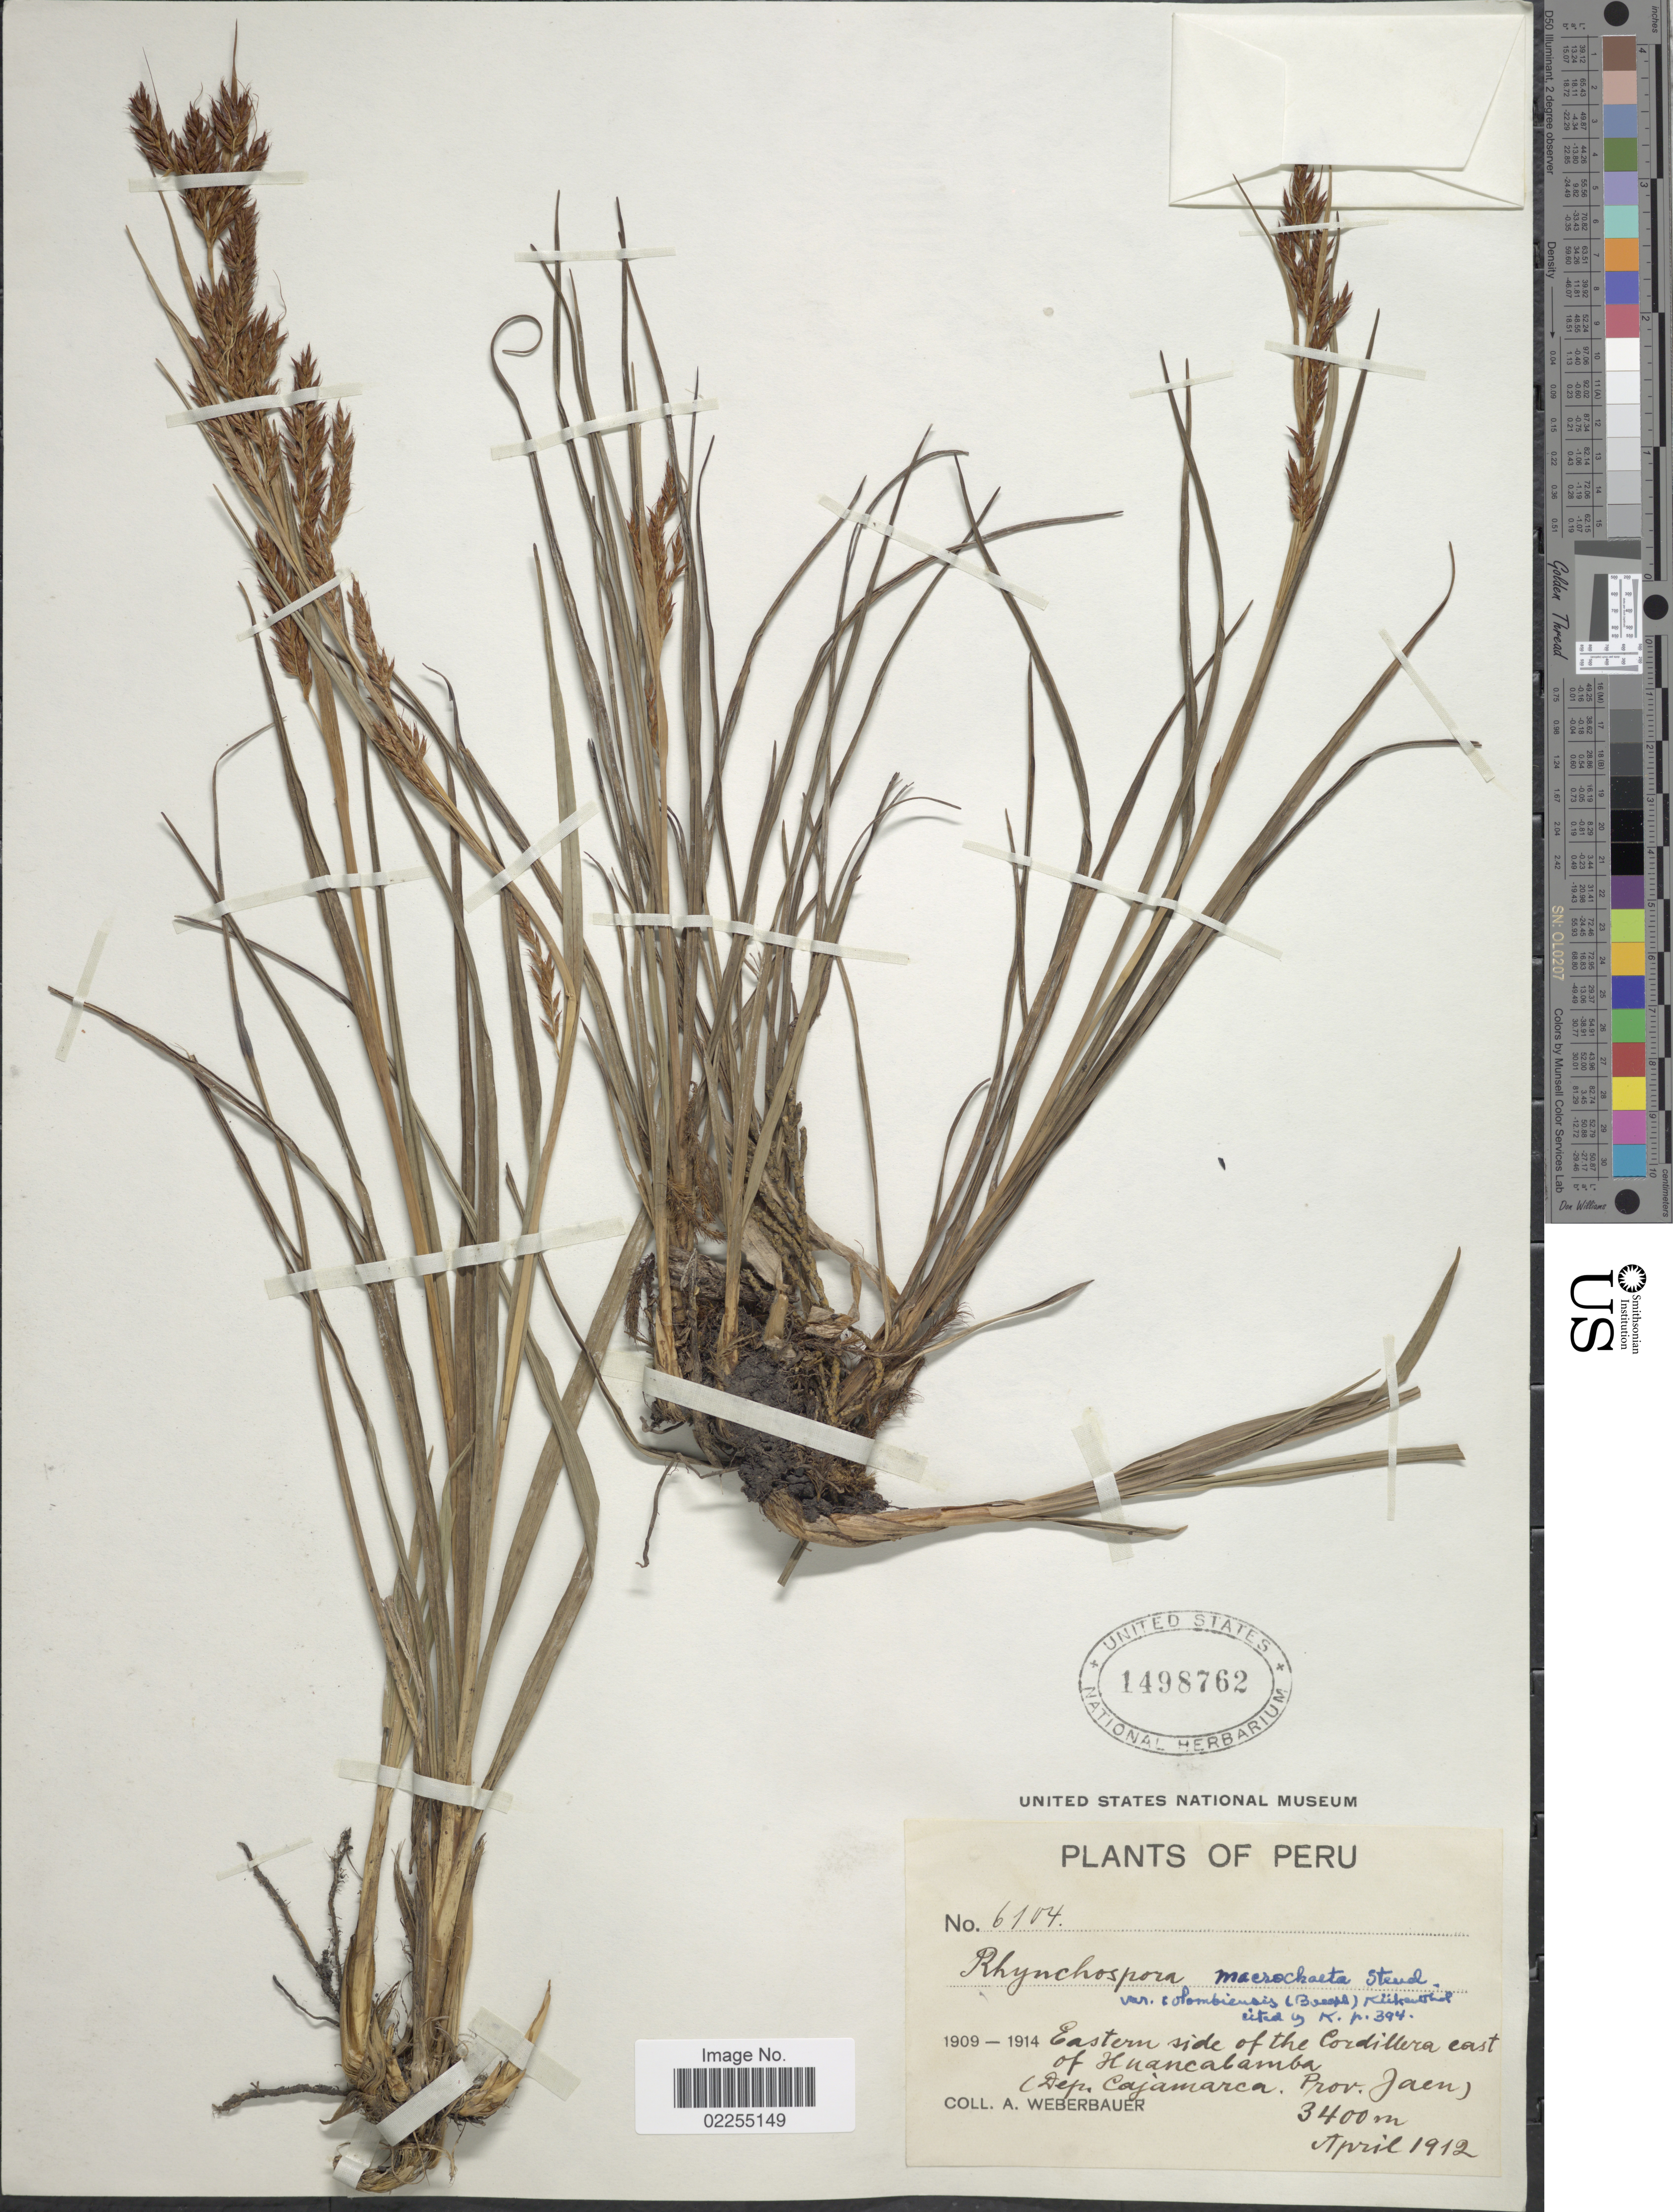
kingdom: Plantae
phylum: Tracheophyta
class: Liliopsida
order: Poales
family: Cyperaceae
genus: Rhynchospora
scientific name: Rhynchospora macrochaeta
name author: Steud. ex Boeckeler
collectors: A. Weberbauer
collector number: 6104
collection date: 1912-04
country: Peru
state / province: Cajamarca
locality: Eastern side of the Cordillera east of Huancabamba (Dep. Cajamarca, Prov. Jaen)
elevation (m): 3400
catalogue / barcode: US 1498762